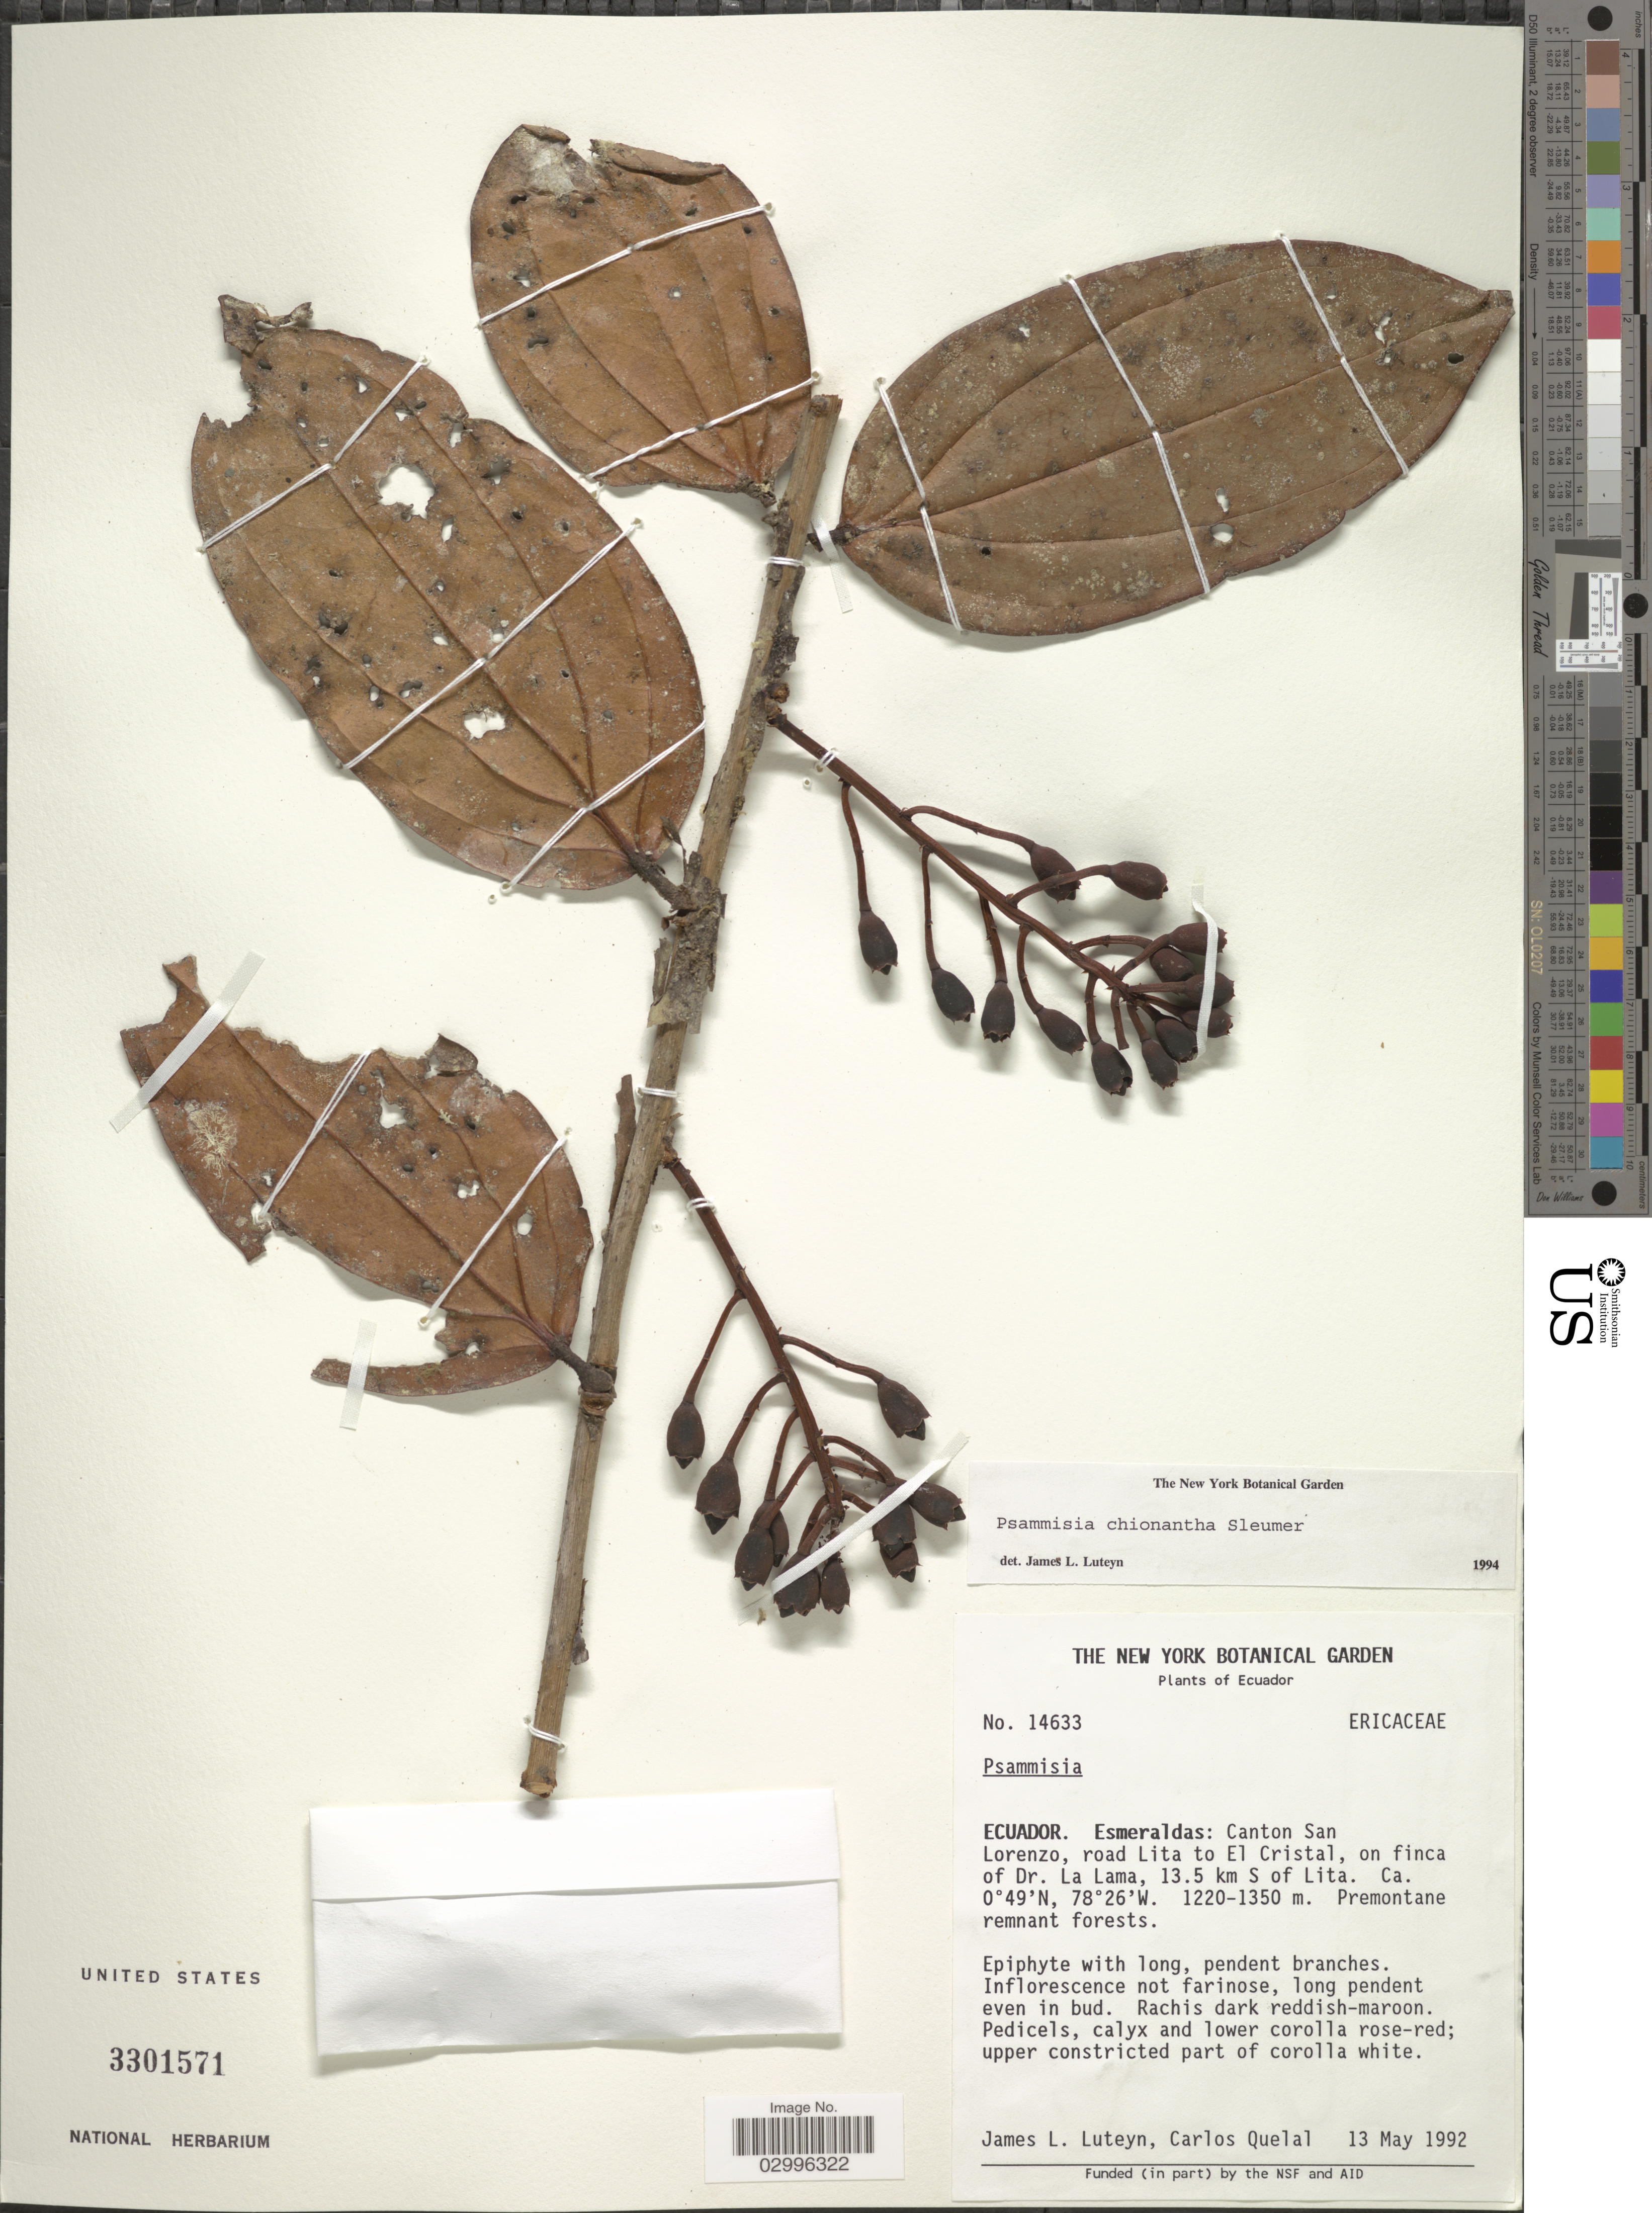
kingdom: Plantae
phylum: Tracheophyta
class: Magnoliopsida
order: Ericales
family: Ericaceae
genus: Psammisia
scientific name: Psammisia chionantha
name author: Sleumer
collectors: J. L. Luteyn & C. Quelal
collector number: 14633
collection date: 1992-05-13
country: Ecuador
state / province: Esmeraldas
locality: Canton San Lorenzo, road Lita to El Cristal, on finca of Dr. La Lama, 13.5 km S of Lita.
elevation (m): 1220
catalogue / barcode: US 3301571